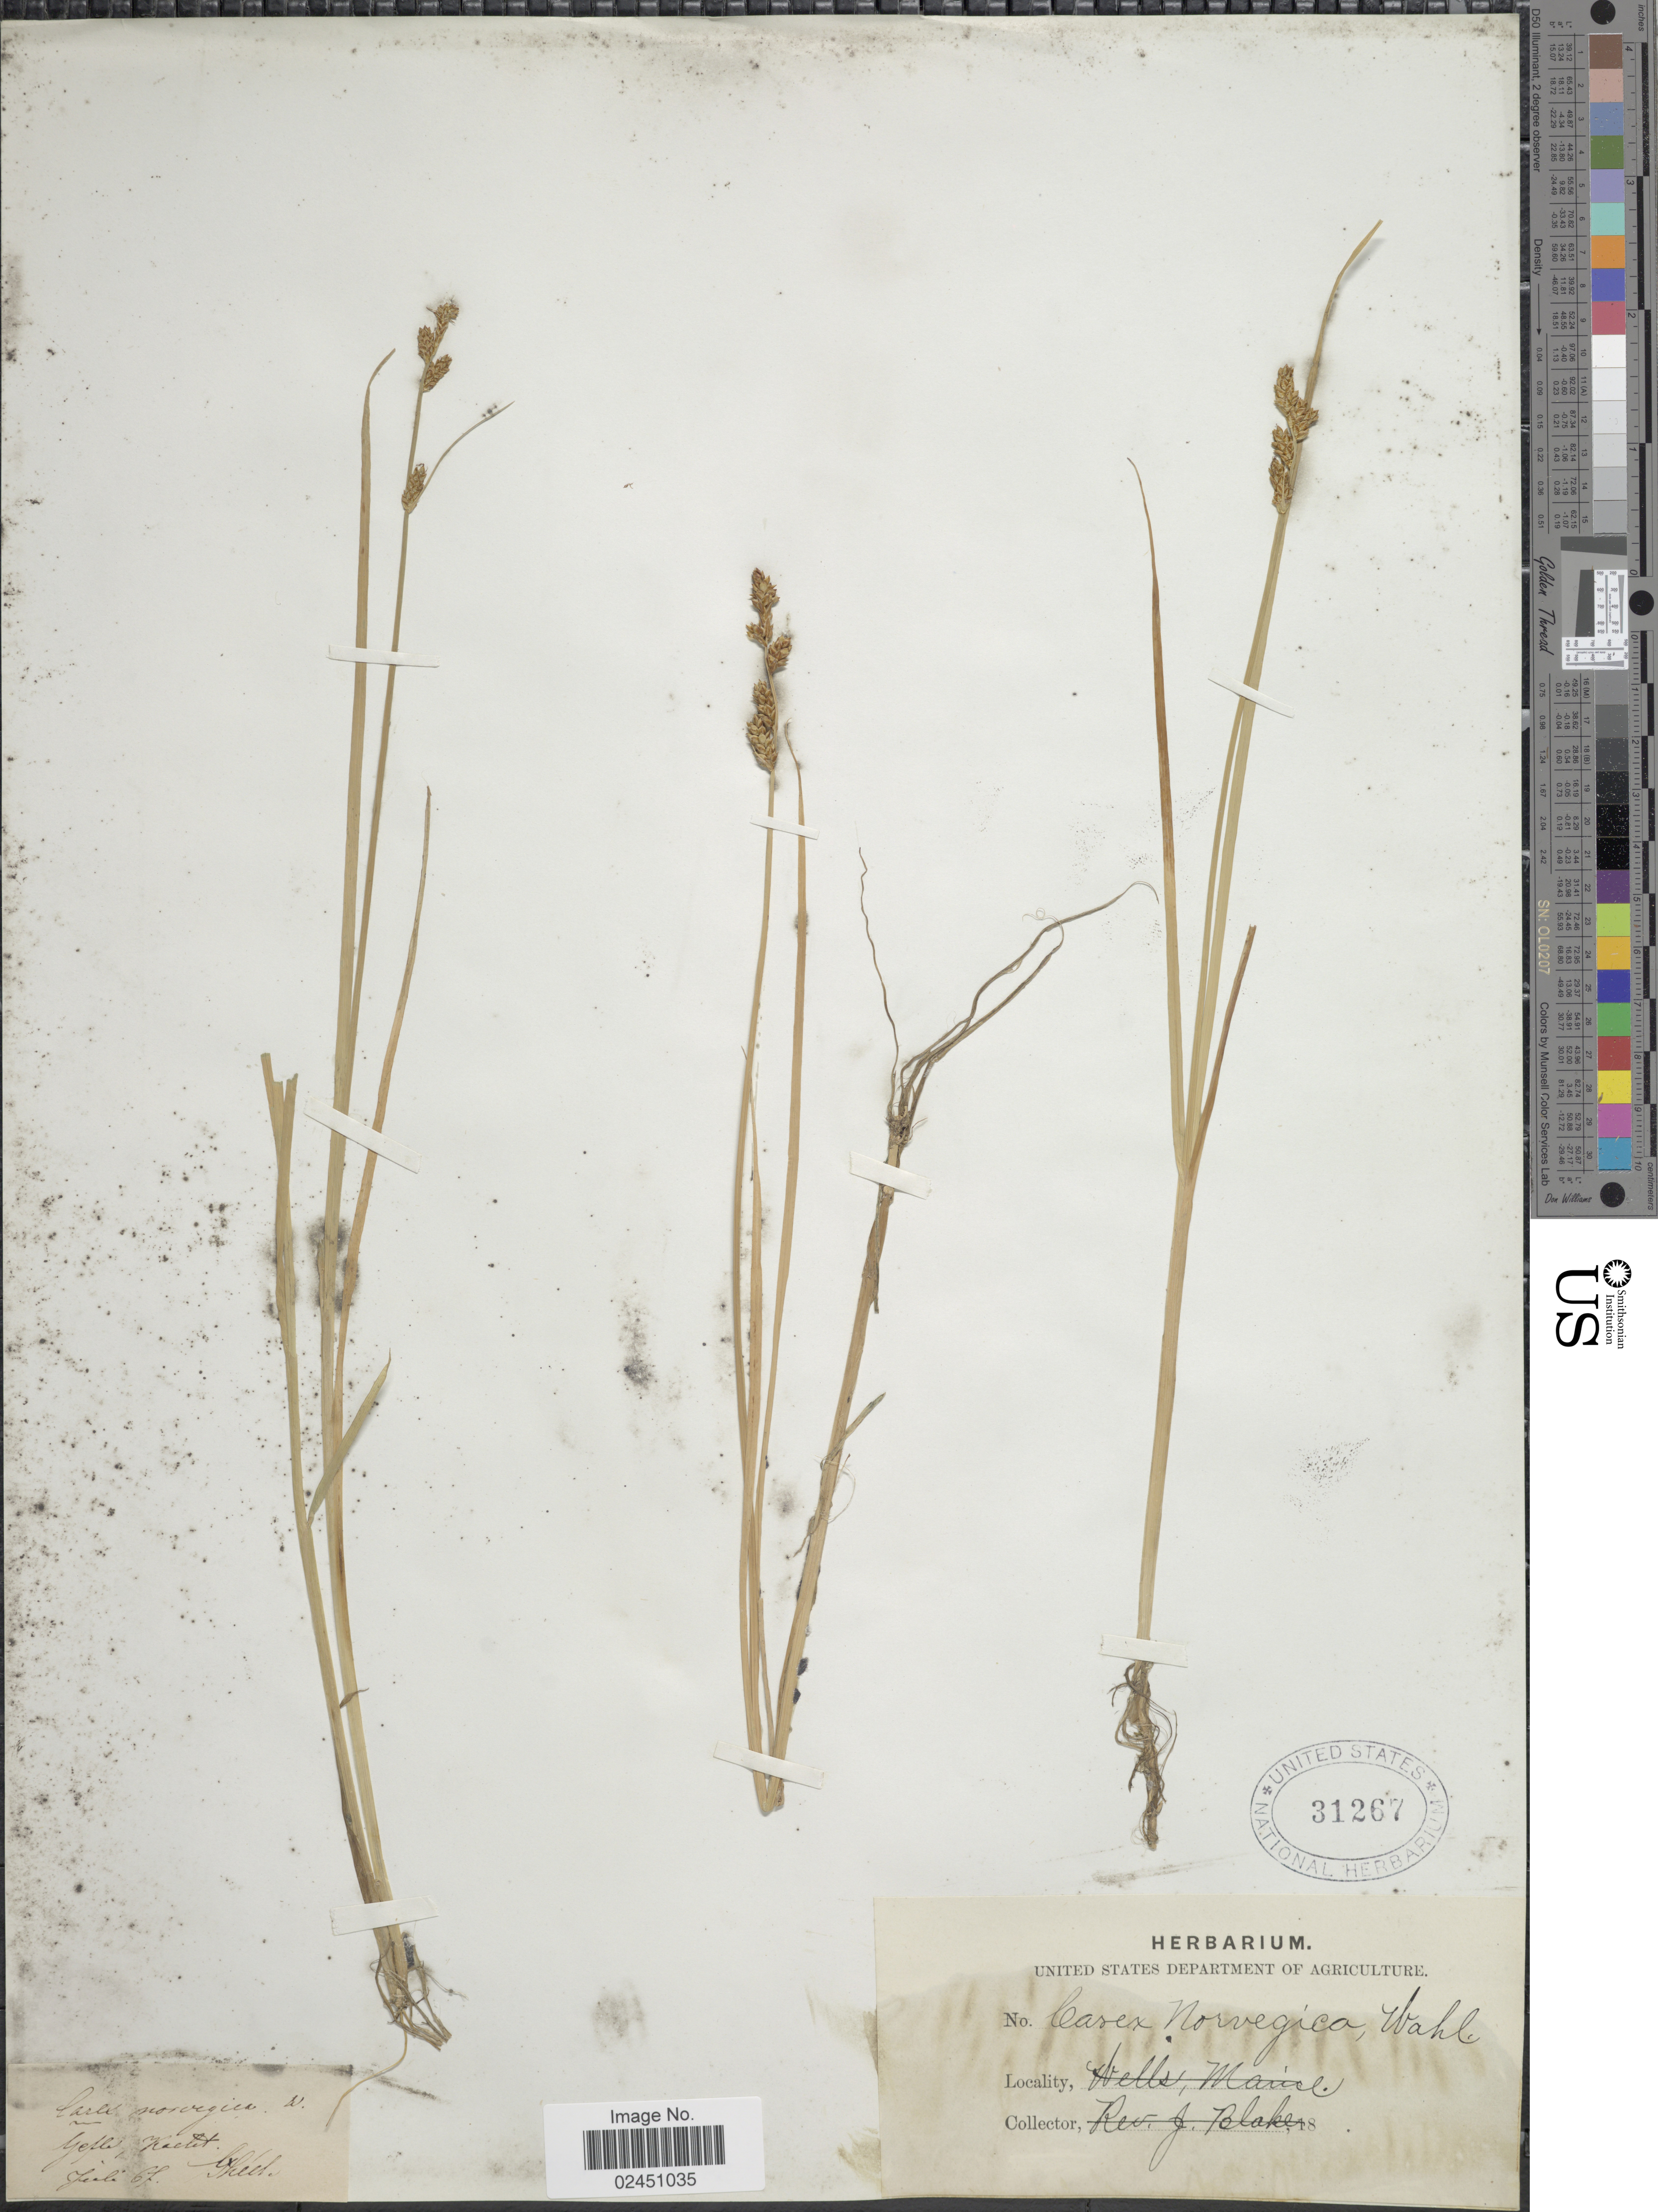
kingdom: Plantae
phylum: Tracheophyta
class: Liliopsida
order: Poales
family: Cyperaceae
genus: Carex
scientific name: Carex norvegica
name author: Retz.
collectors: Theel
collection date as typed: Transcribed d/m/y: /7/67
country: Sweden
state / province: Gävleborg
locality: Gefle, Kaclet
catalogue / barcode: US 31267